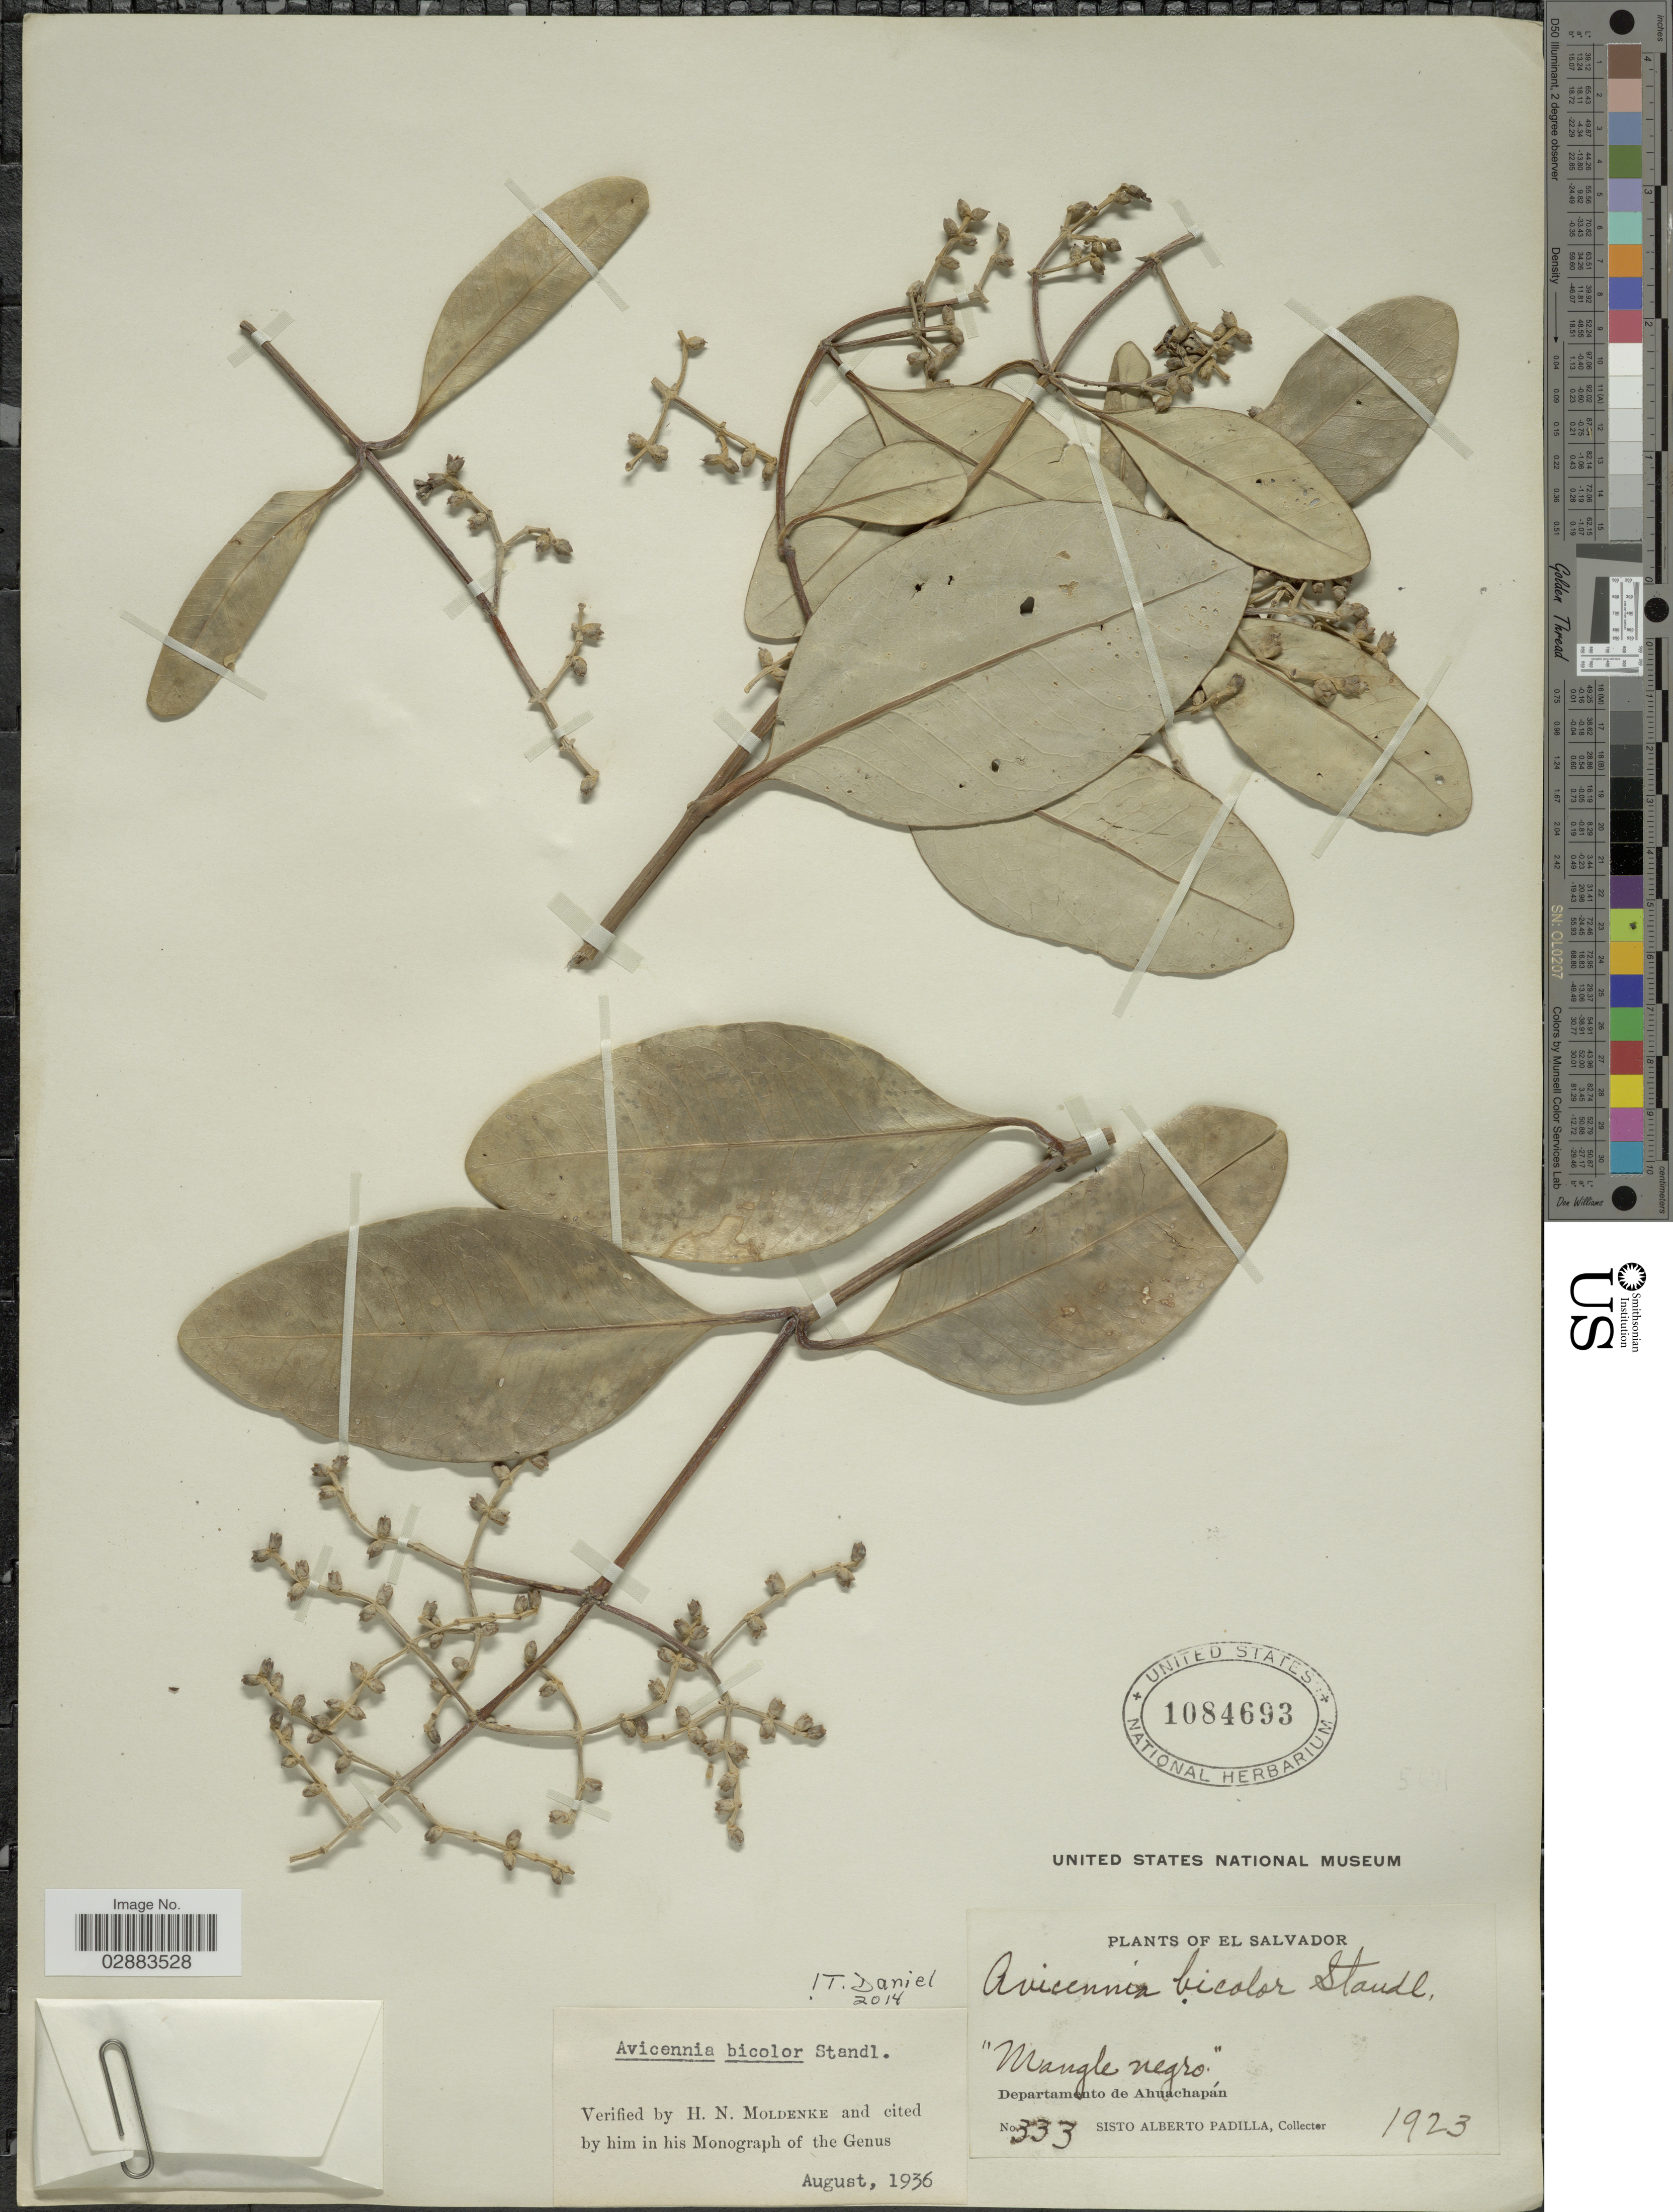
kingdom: Plantae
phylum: Tracheophyta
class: Magnoliopsida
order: Lamiales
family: Acanthaceae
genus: Avicennia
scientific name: Avicennia bicolor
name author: Standl.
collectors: S. A. Padilla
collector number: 333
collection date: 1923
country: El Salvador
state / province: Ahuachapan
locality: Departamento Ahuachapán.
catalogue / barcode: US 1084693